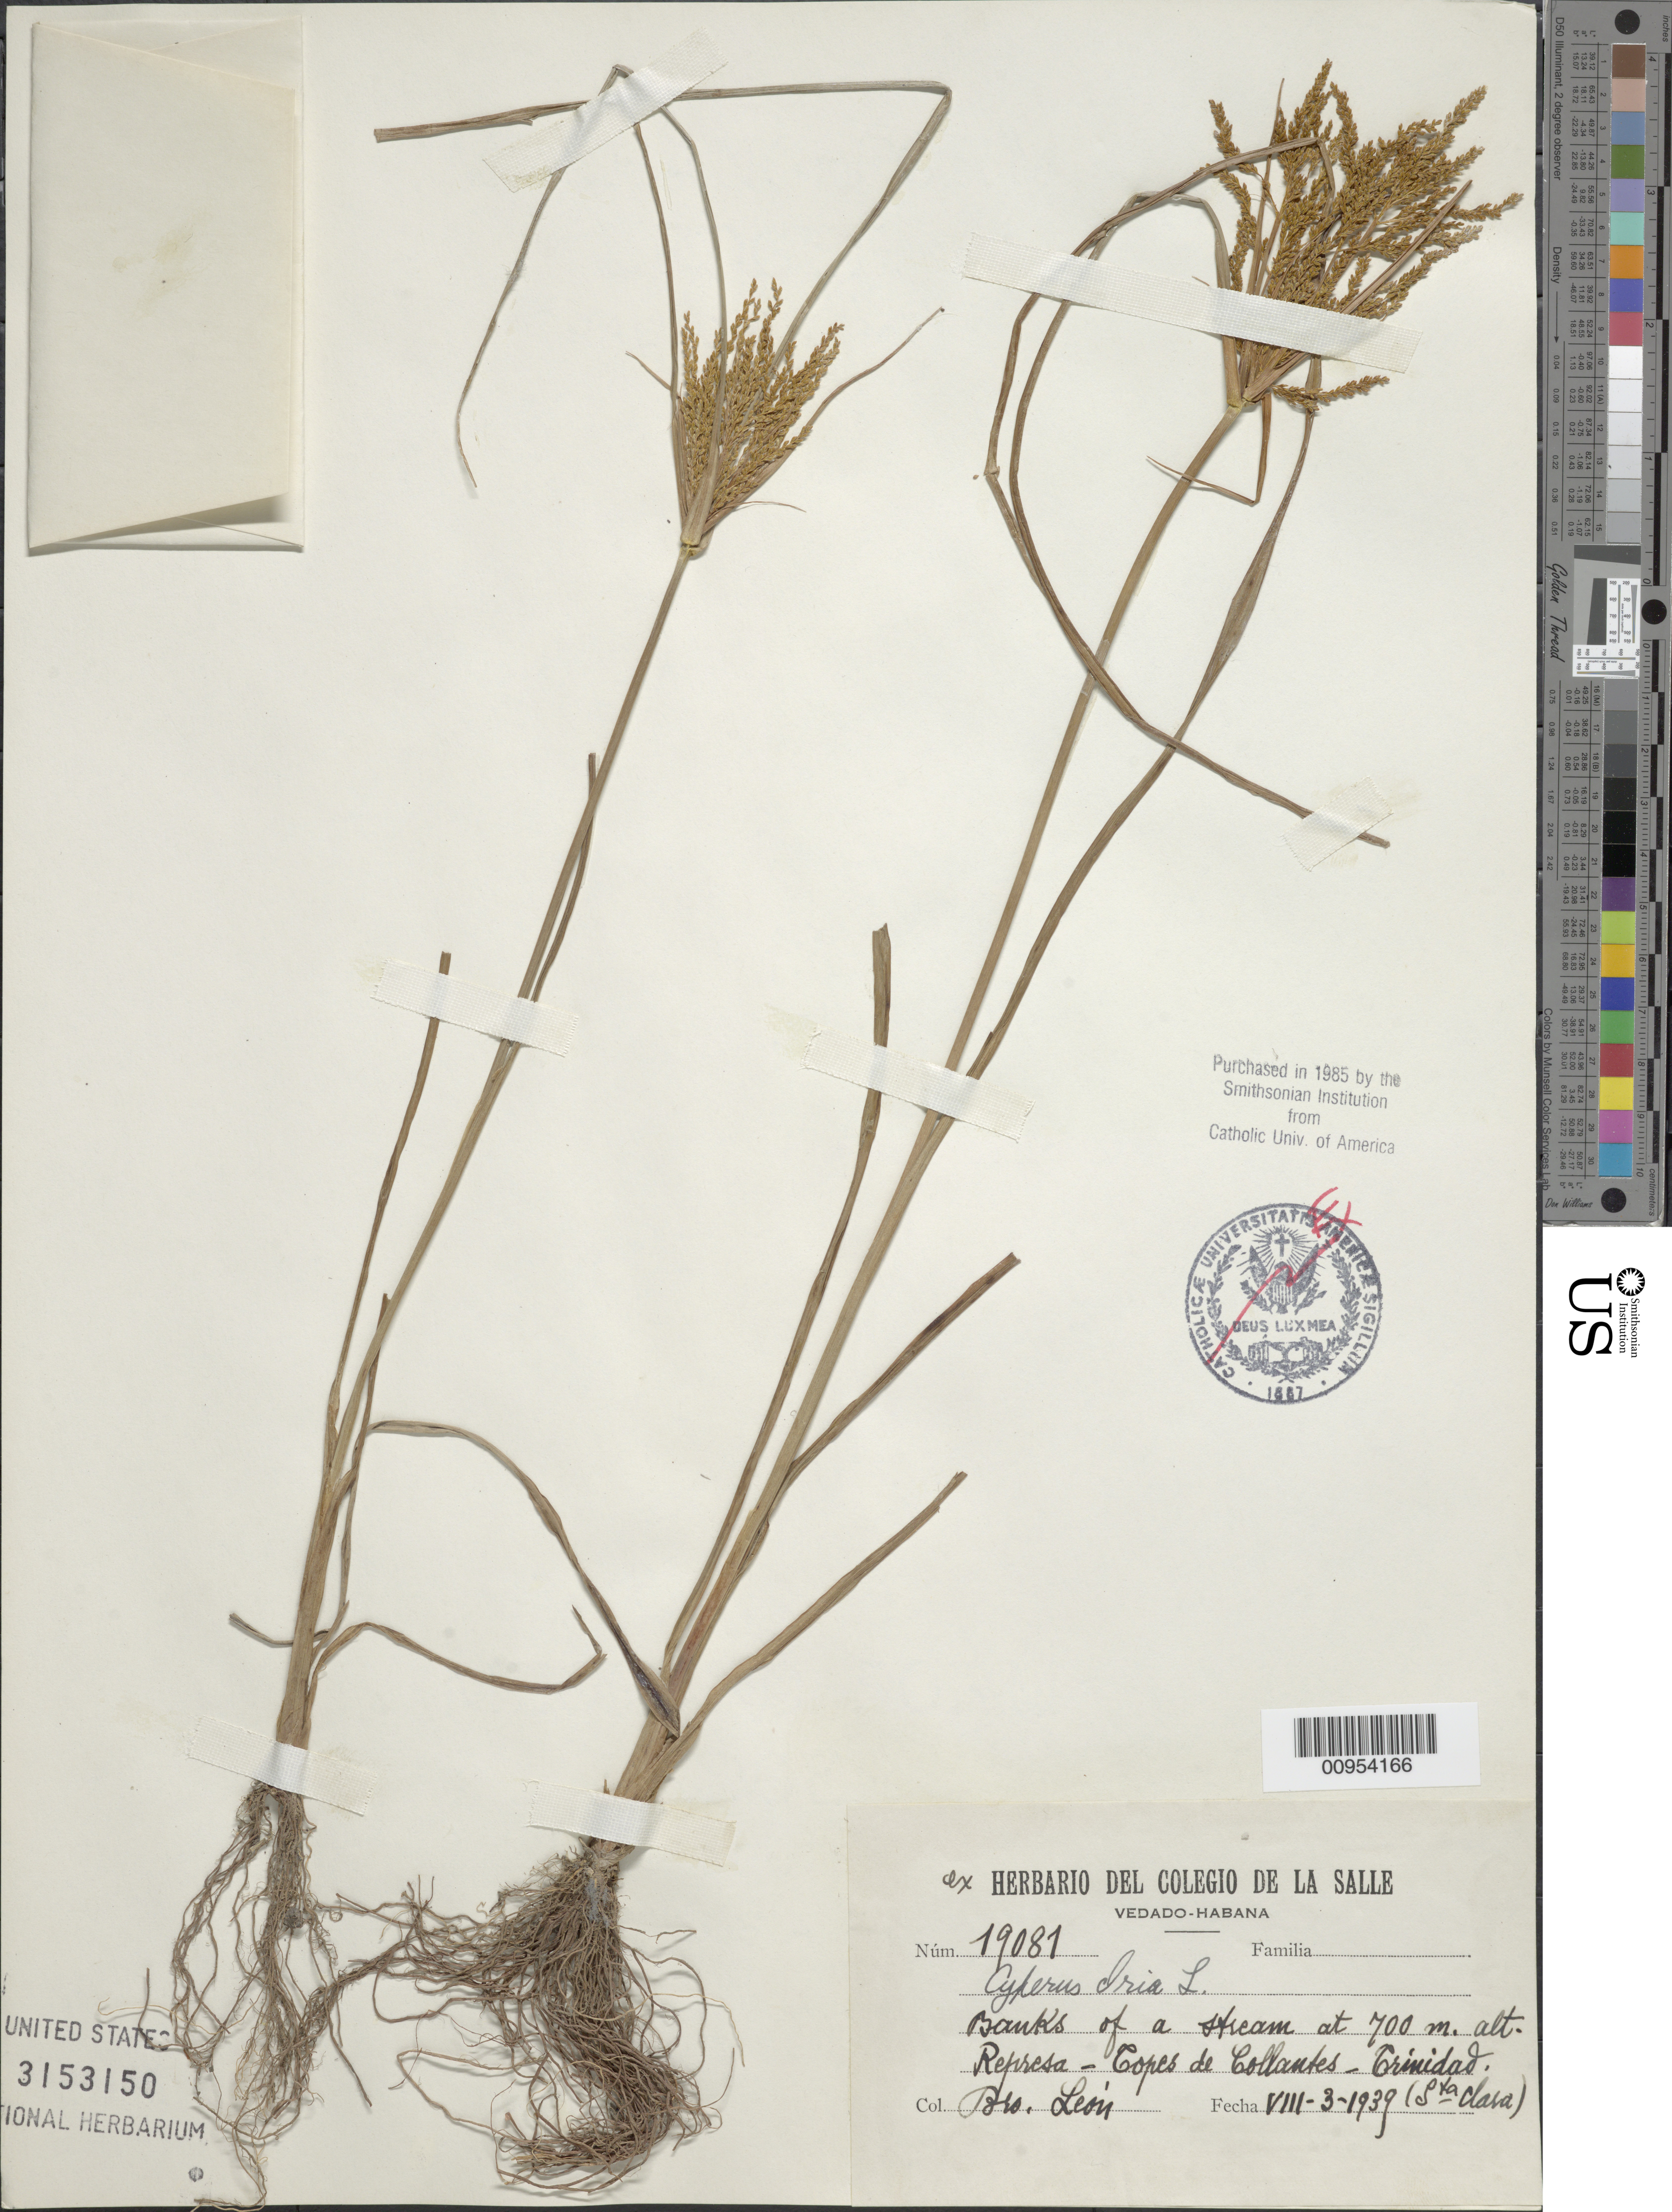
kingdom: Plantae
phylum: Tracheophyta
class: Liliopsida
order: Poales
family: Cyperaceae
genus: Cyperus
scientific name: Cyperus iria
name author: L.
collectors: Bro. León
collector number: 19081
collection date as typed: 03 Aug 1939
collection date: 1939-08-03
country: Cuba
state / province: Las Villas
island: Cuba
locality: Banks of a stream, Represa Copes de Collantes, Trinidad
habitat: Banks of a stream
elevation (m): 700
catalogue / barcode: US 3153150